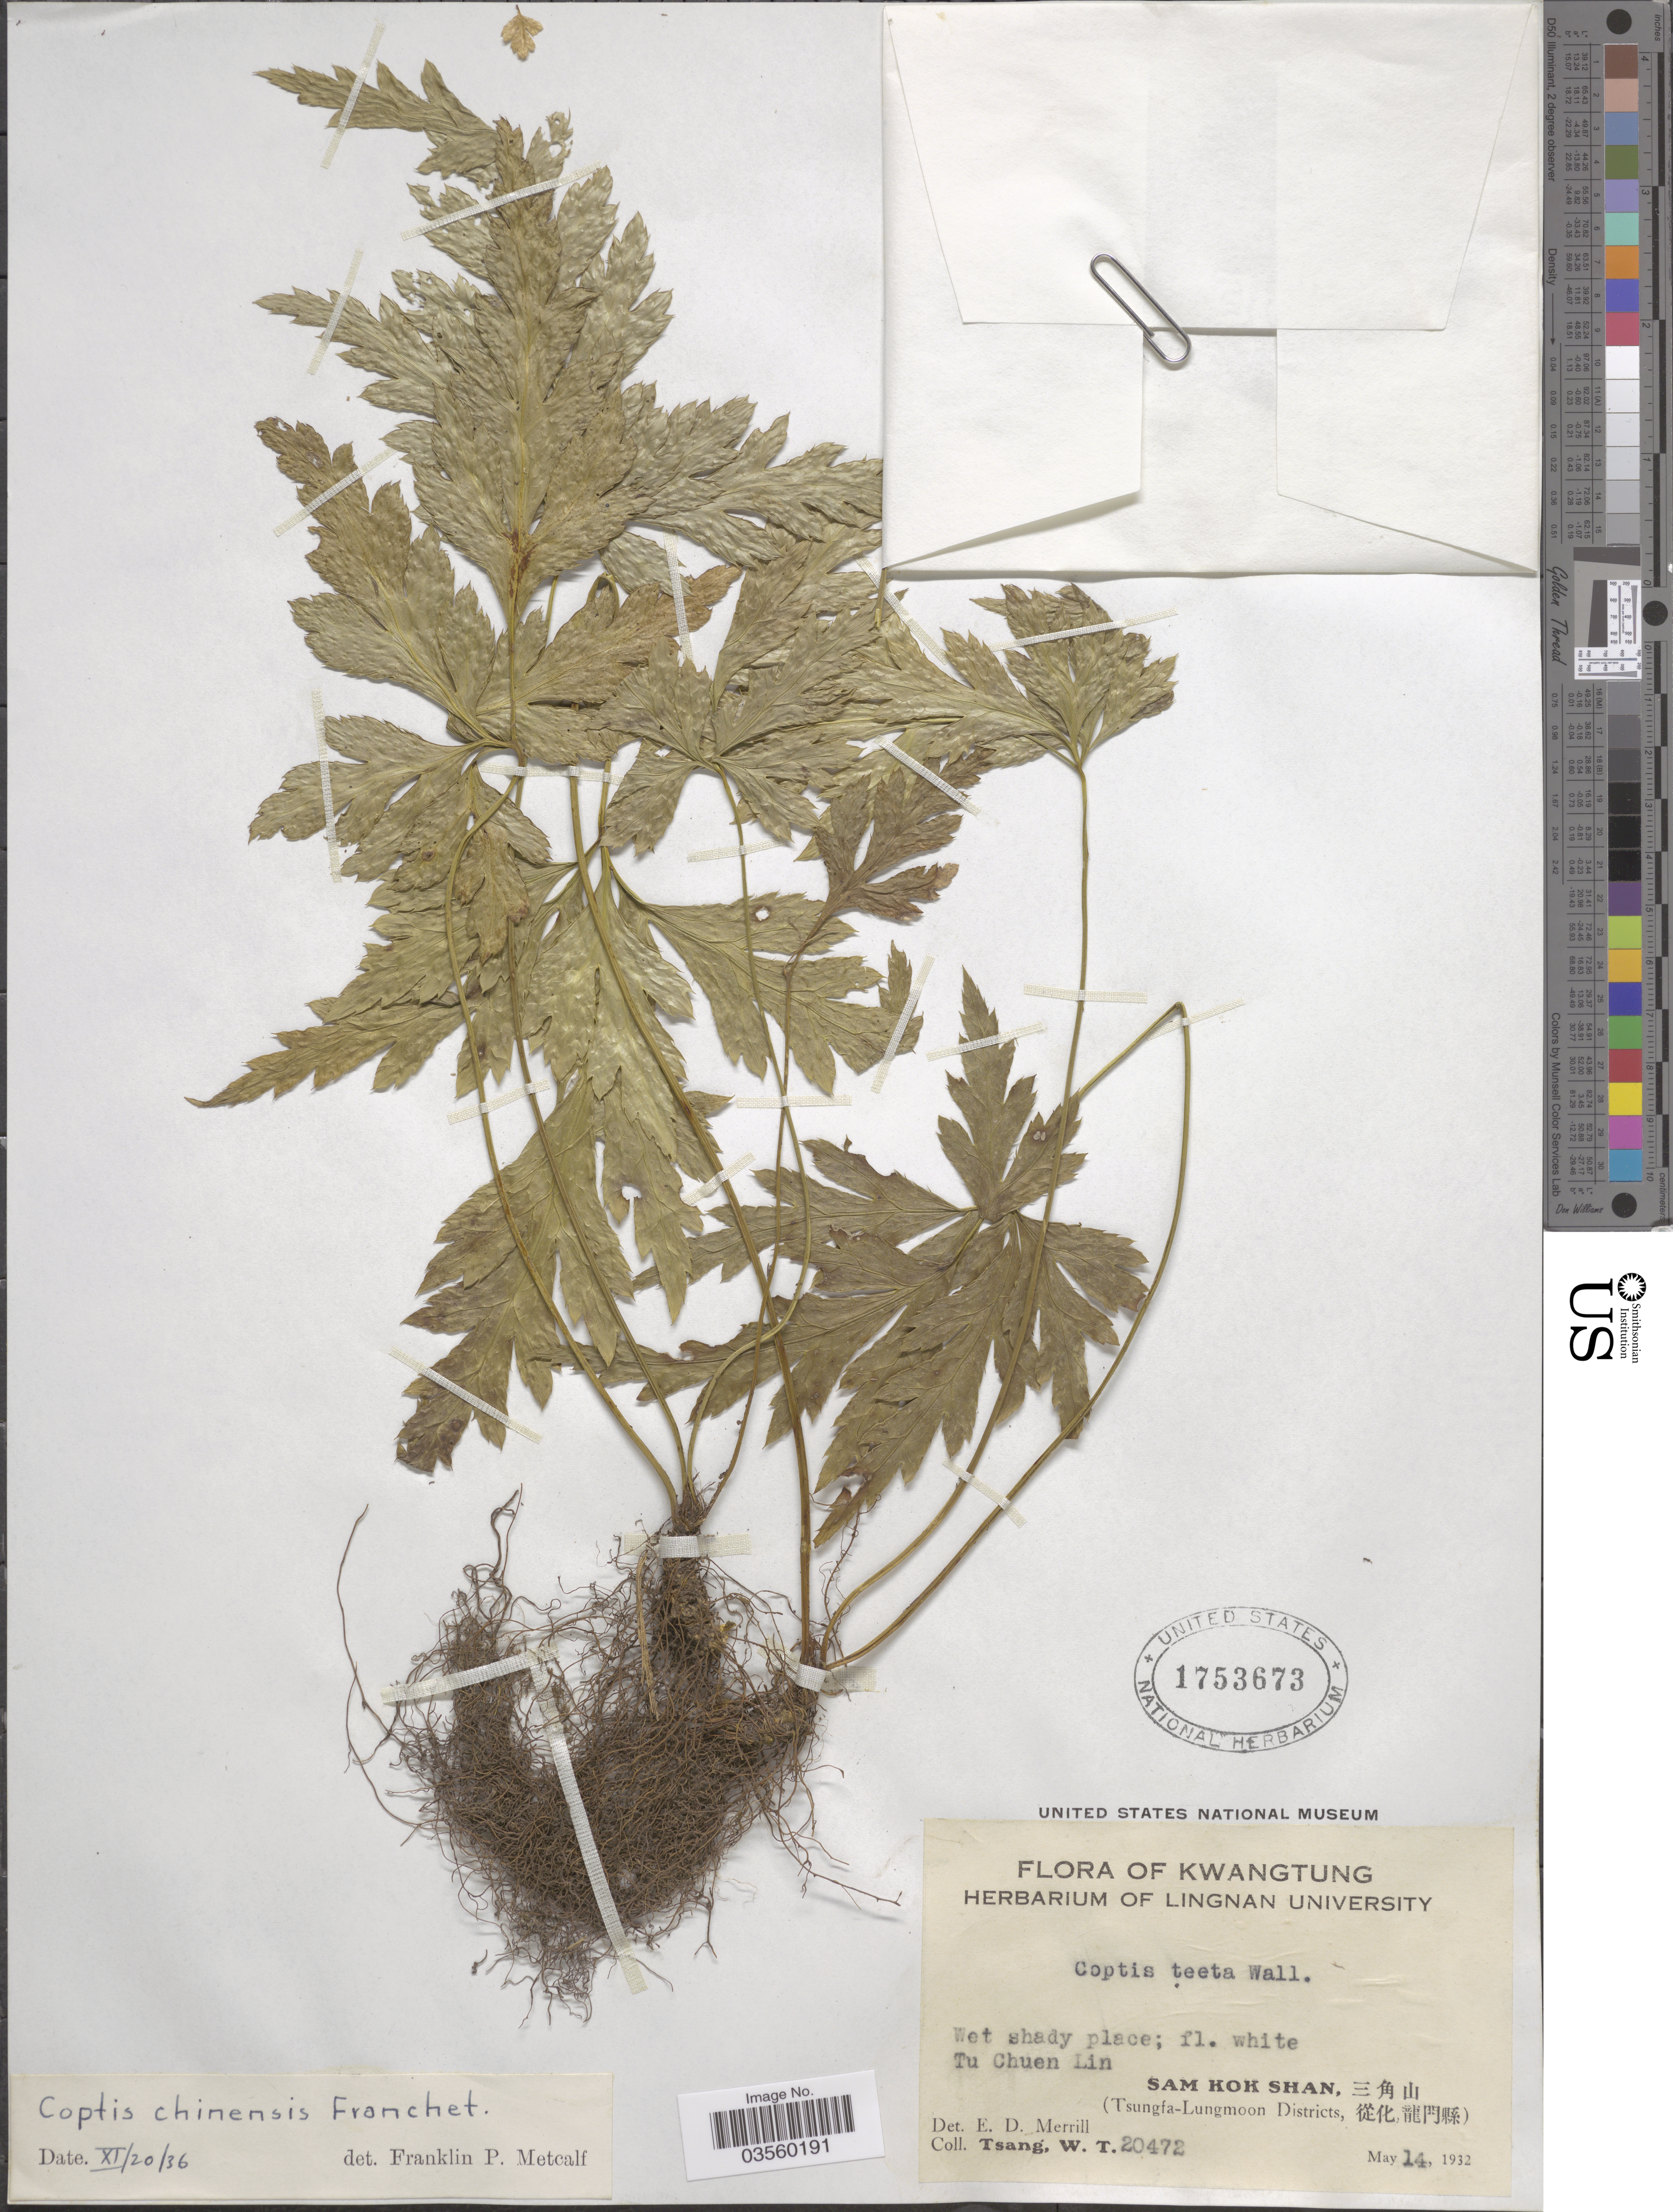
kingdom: Plantae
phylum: Tracheophyta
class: Magnoliopsida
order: Ranunculales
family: Ranunculaceae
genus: Coptis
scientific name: Coptis chinensis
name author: Franch.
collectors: W. T. Tsang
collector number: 20472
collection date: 1932-05-14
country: China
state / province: Guangdong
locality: Kwatung.Tu Chuen Lin Sam Kok Shan, (Tsungfa-Lungmoon Districts.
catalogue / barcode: US 1753673